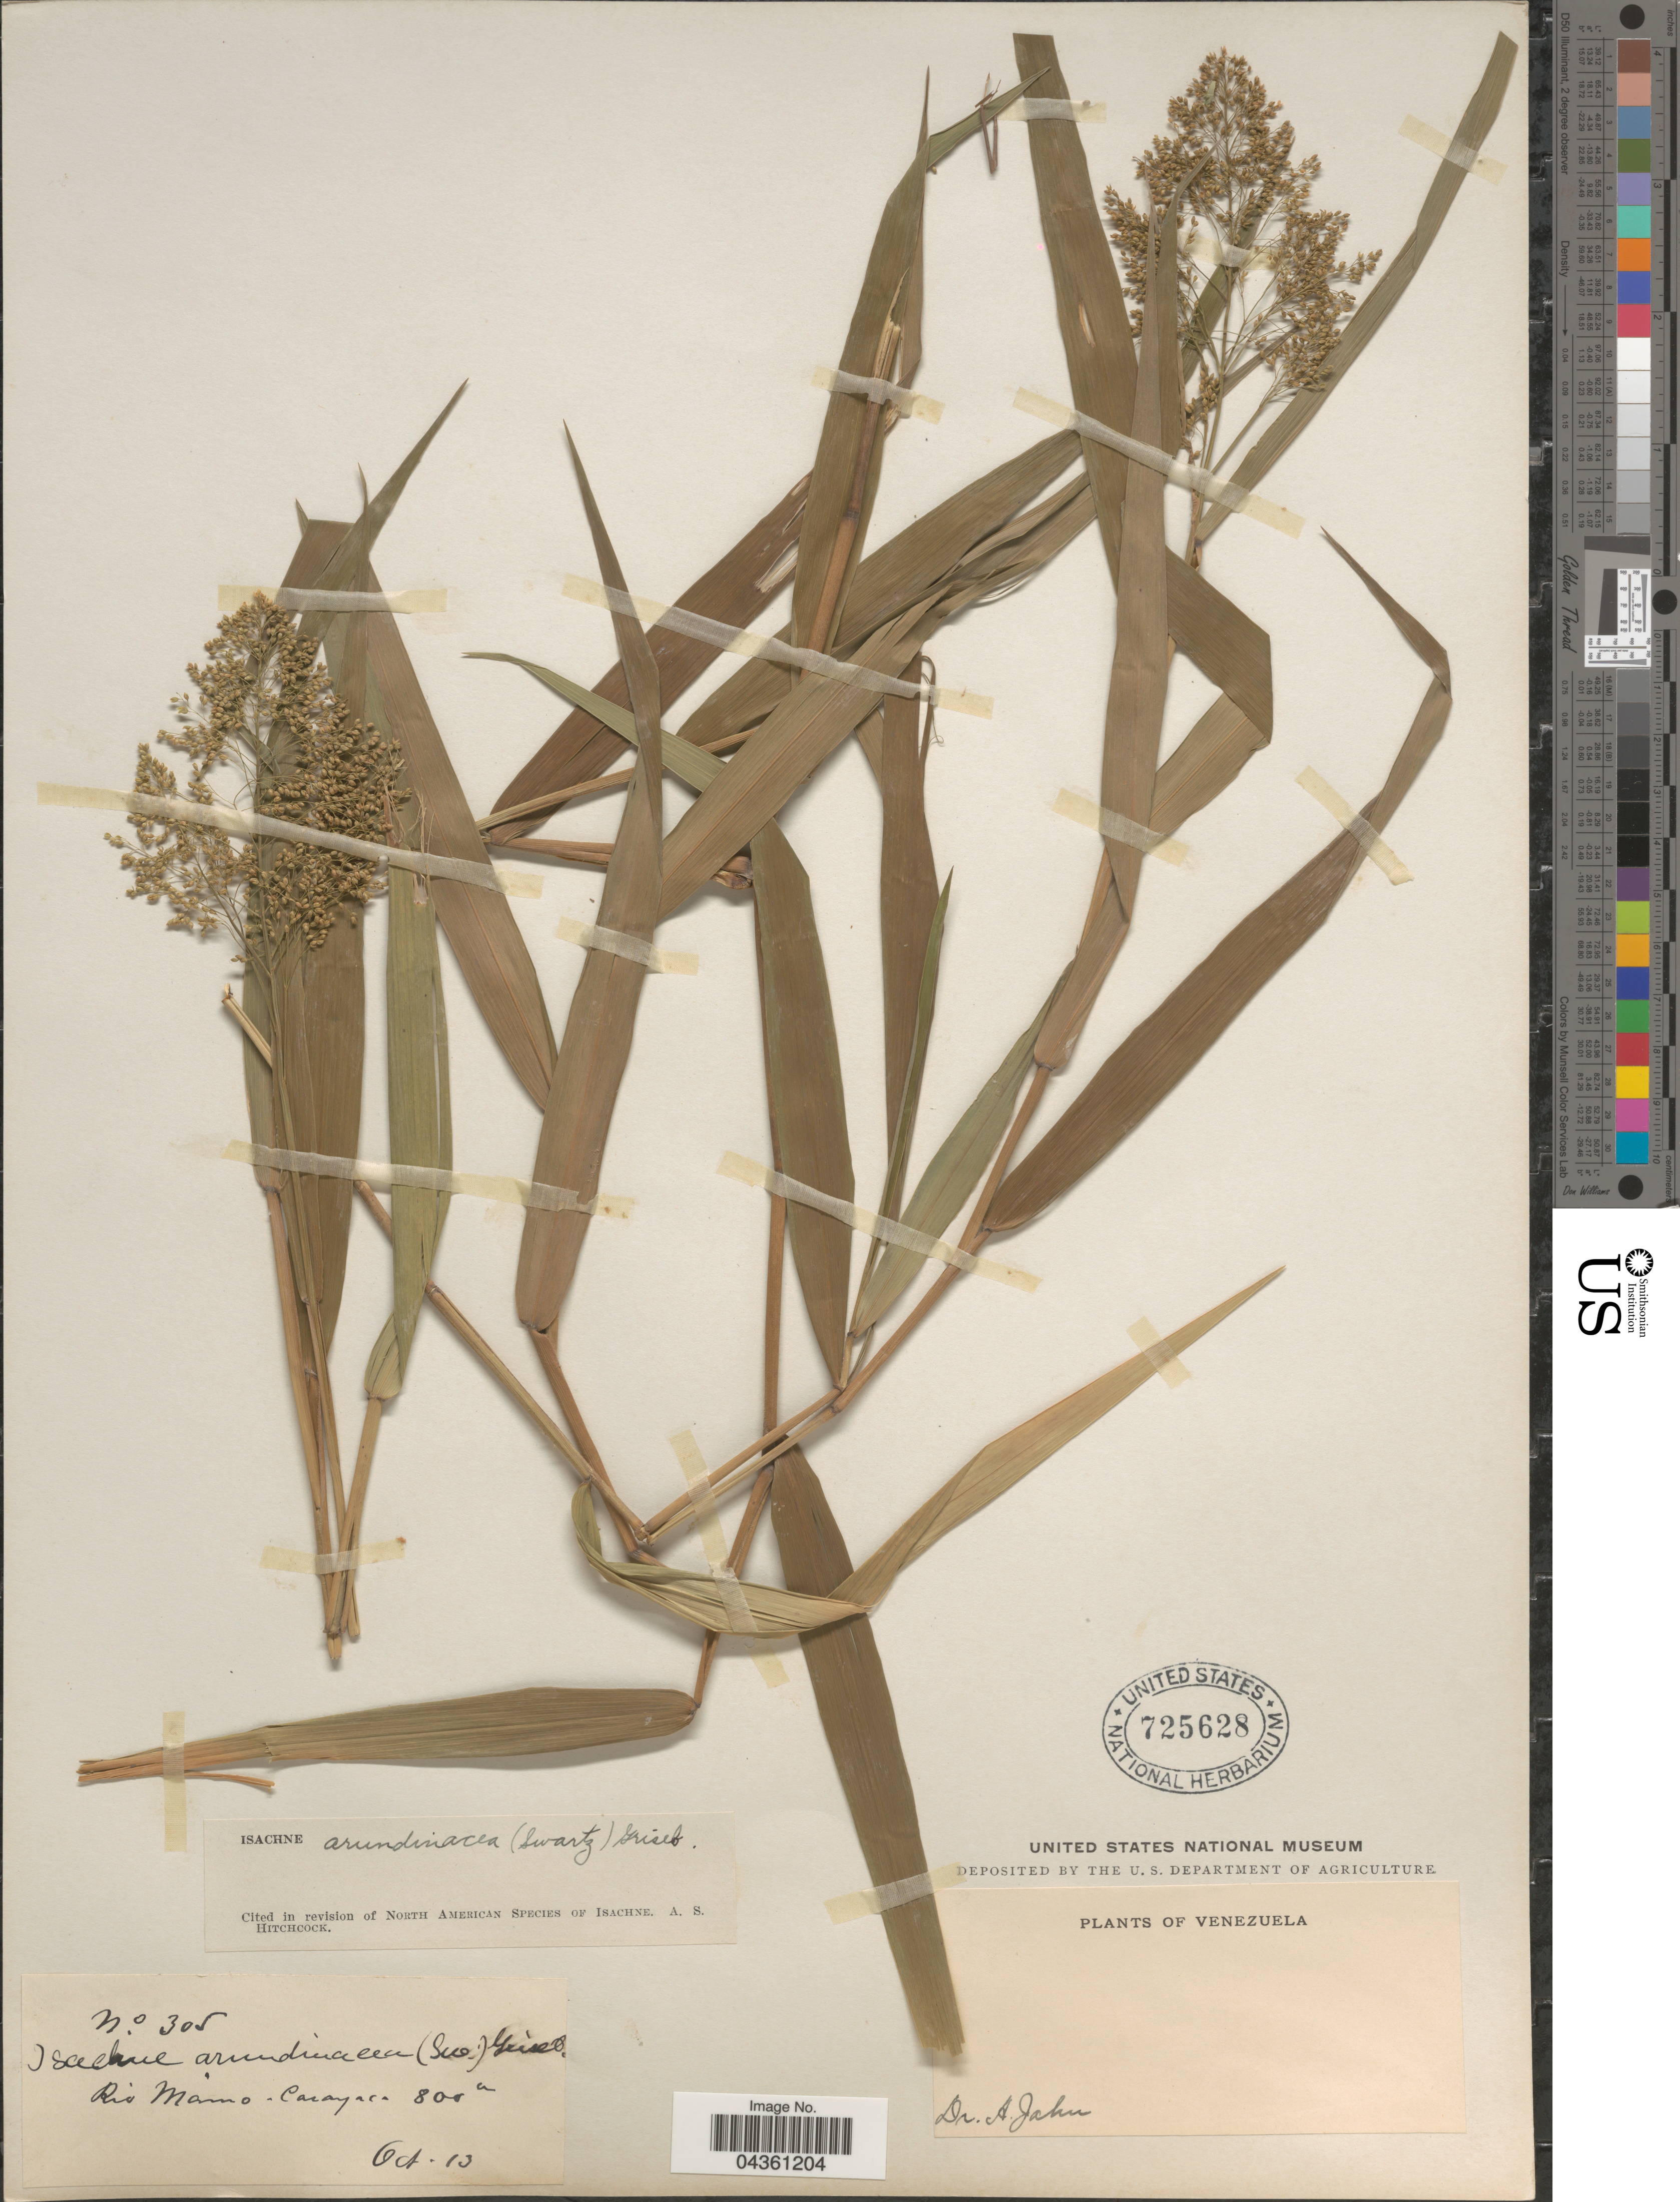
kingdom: Plantae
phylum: Tracheophyta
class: Liliopsida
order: Poales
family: Poaceae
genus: Isachne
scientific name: Isachne arundinacea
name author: (Sw.) Griseb.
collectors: A. Jahn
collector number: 305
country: Venezuela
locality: Rio Mamo- Carayaca.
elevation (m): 800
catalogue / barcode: US 725628